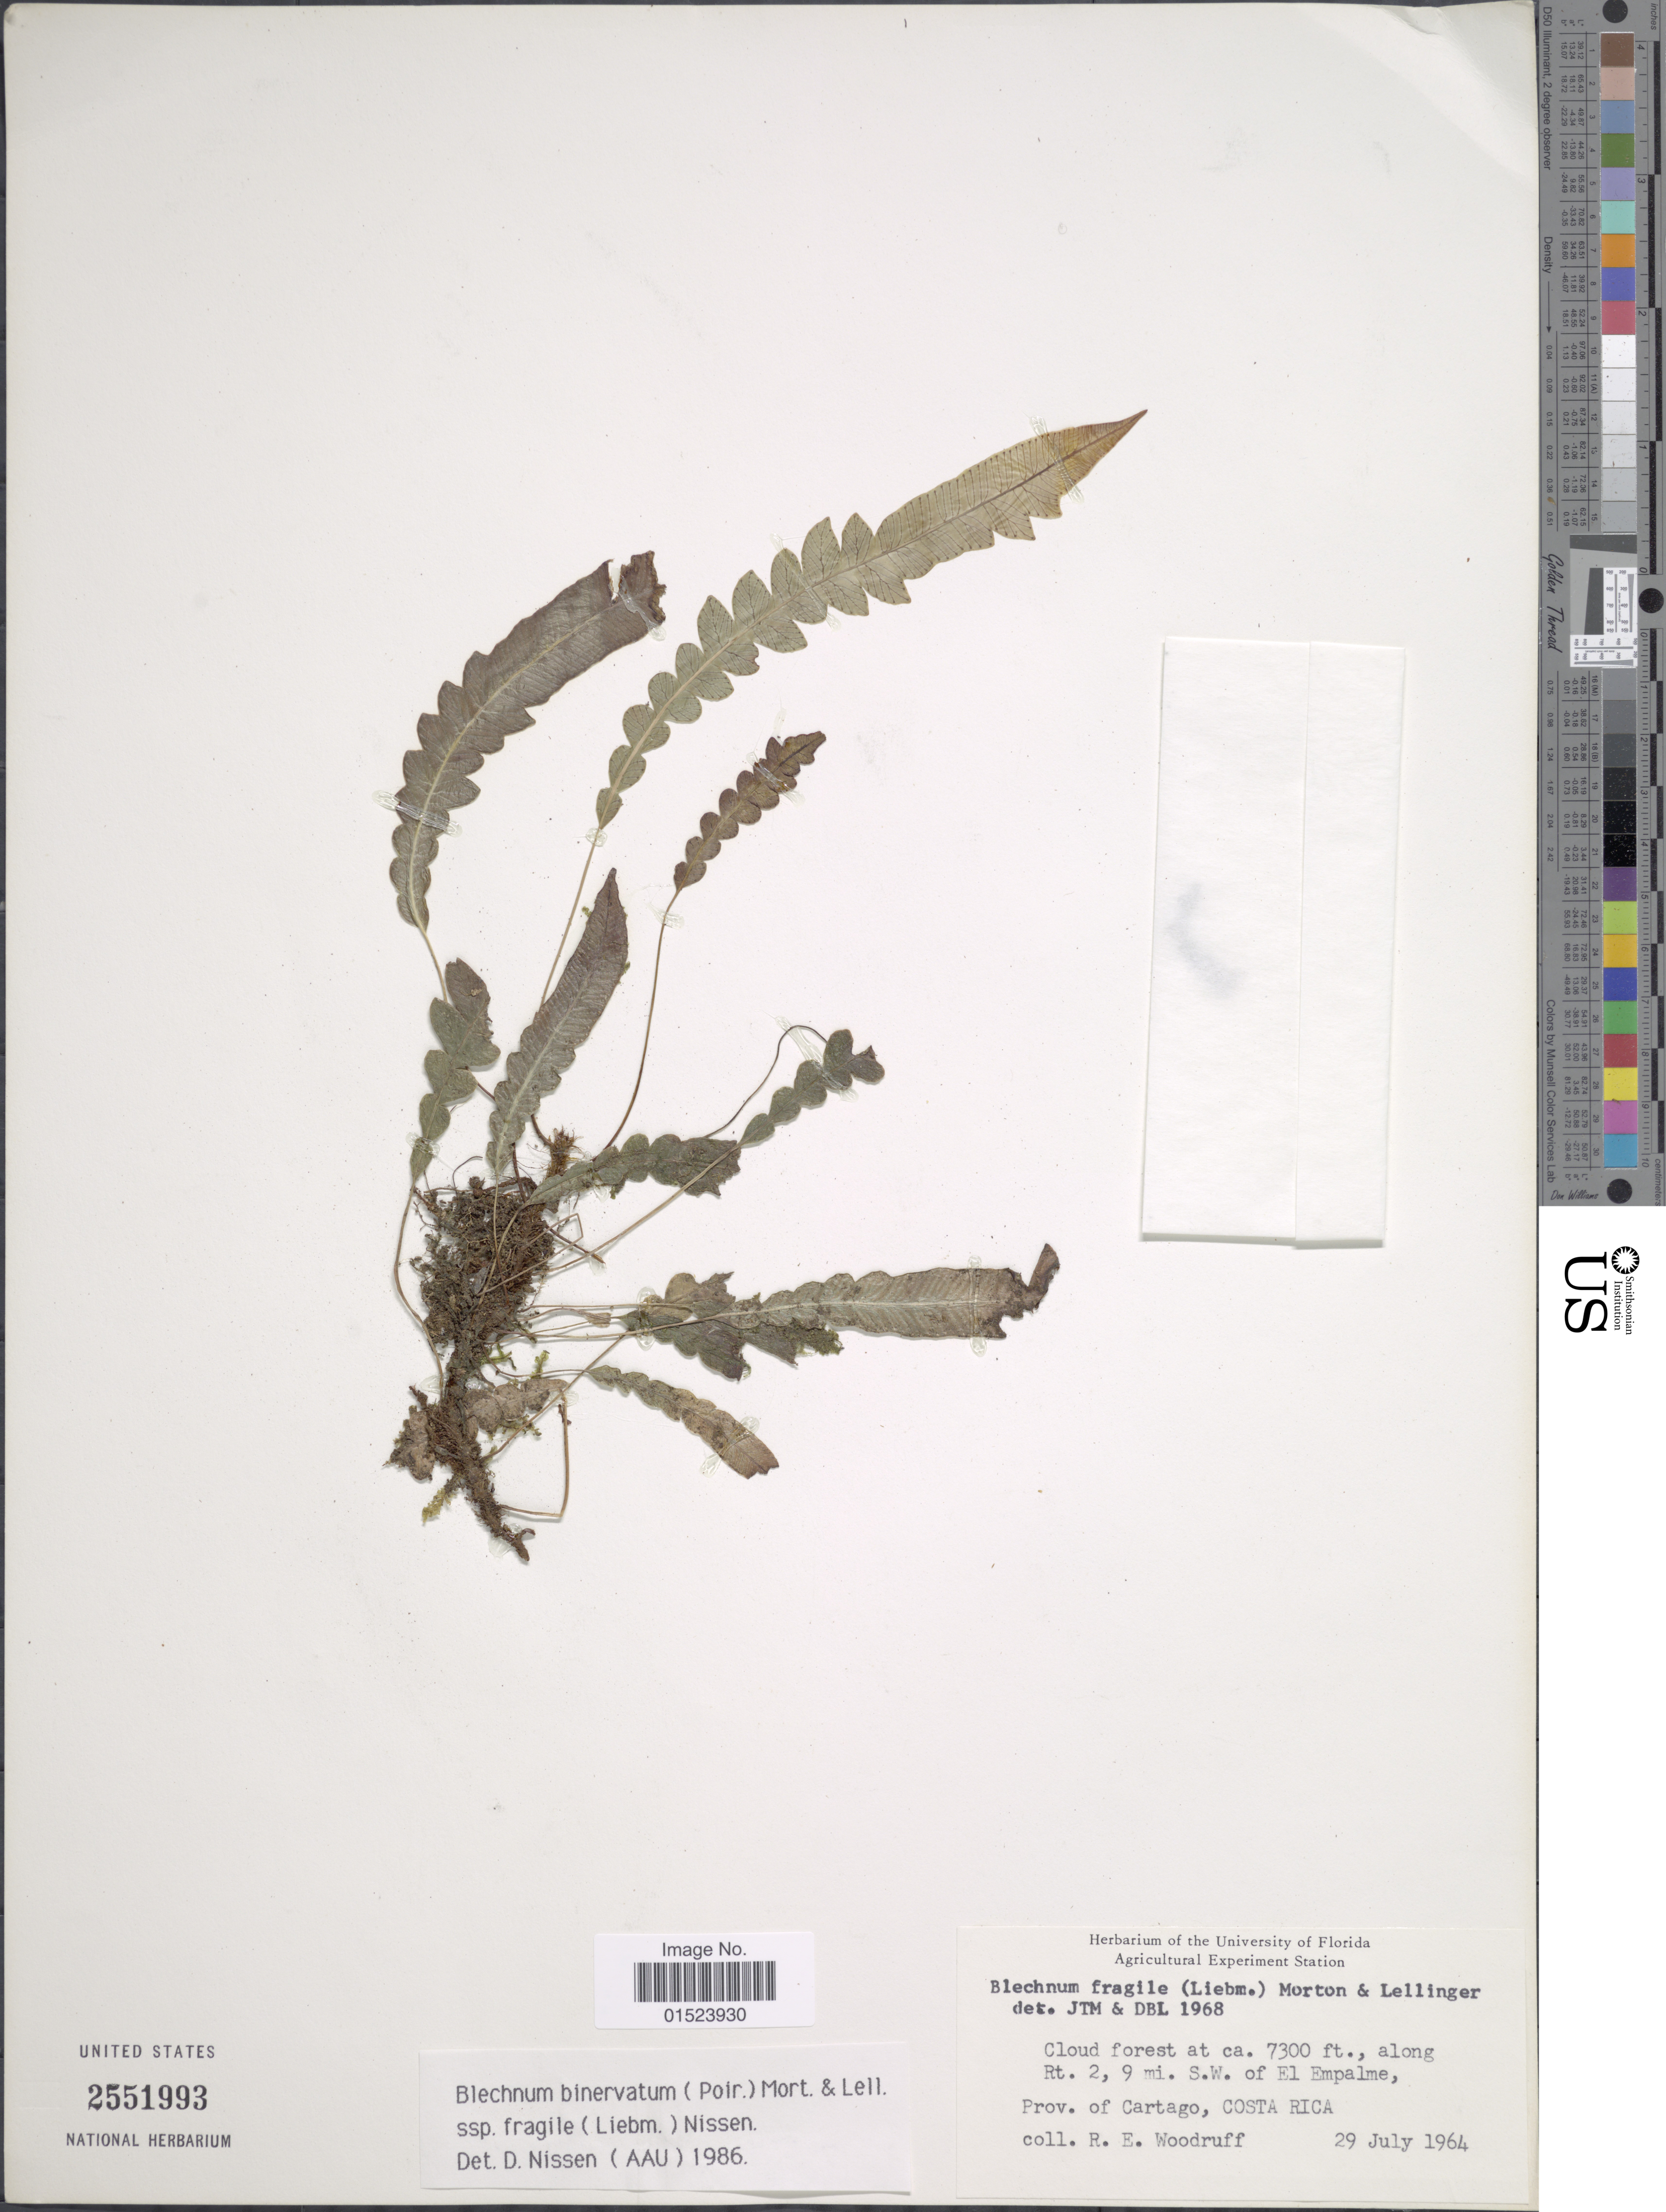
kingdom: Plantae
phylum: Tracheophyta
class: Polypodiopsida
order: Polypodiales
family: Blechnaceae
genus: Blechnum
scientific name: Blechnum fragile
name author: (Liebm.) C.V. Morton & Lellinger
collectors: R. Woodruff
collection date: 1964-07-29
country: Costa Rica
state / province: Cartago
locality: Along Rt. 2, 9 mi. S.W. of El Empalme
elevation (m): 2225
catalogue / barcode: US 2551993